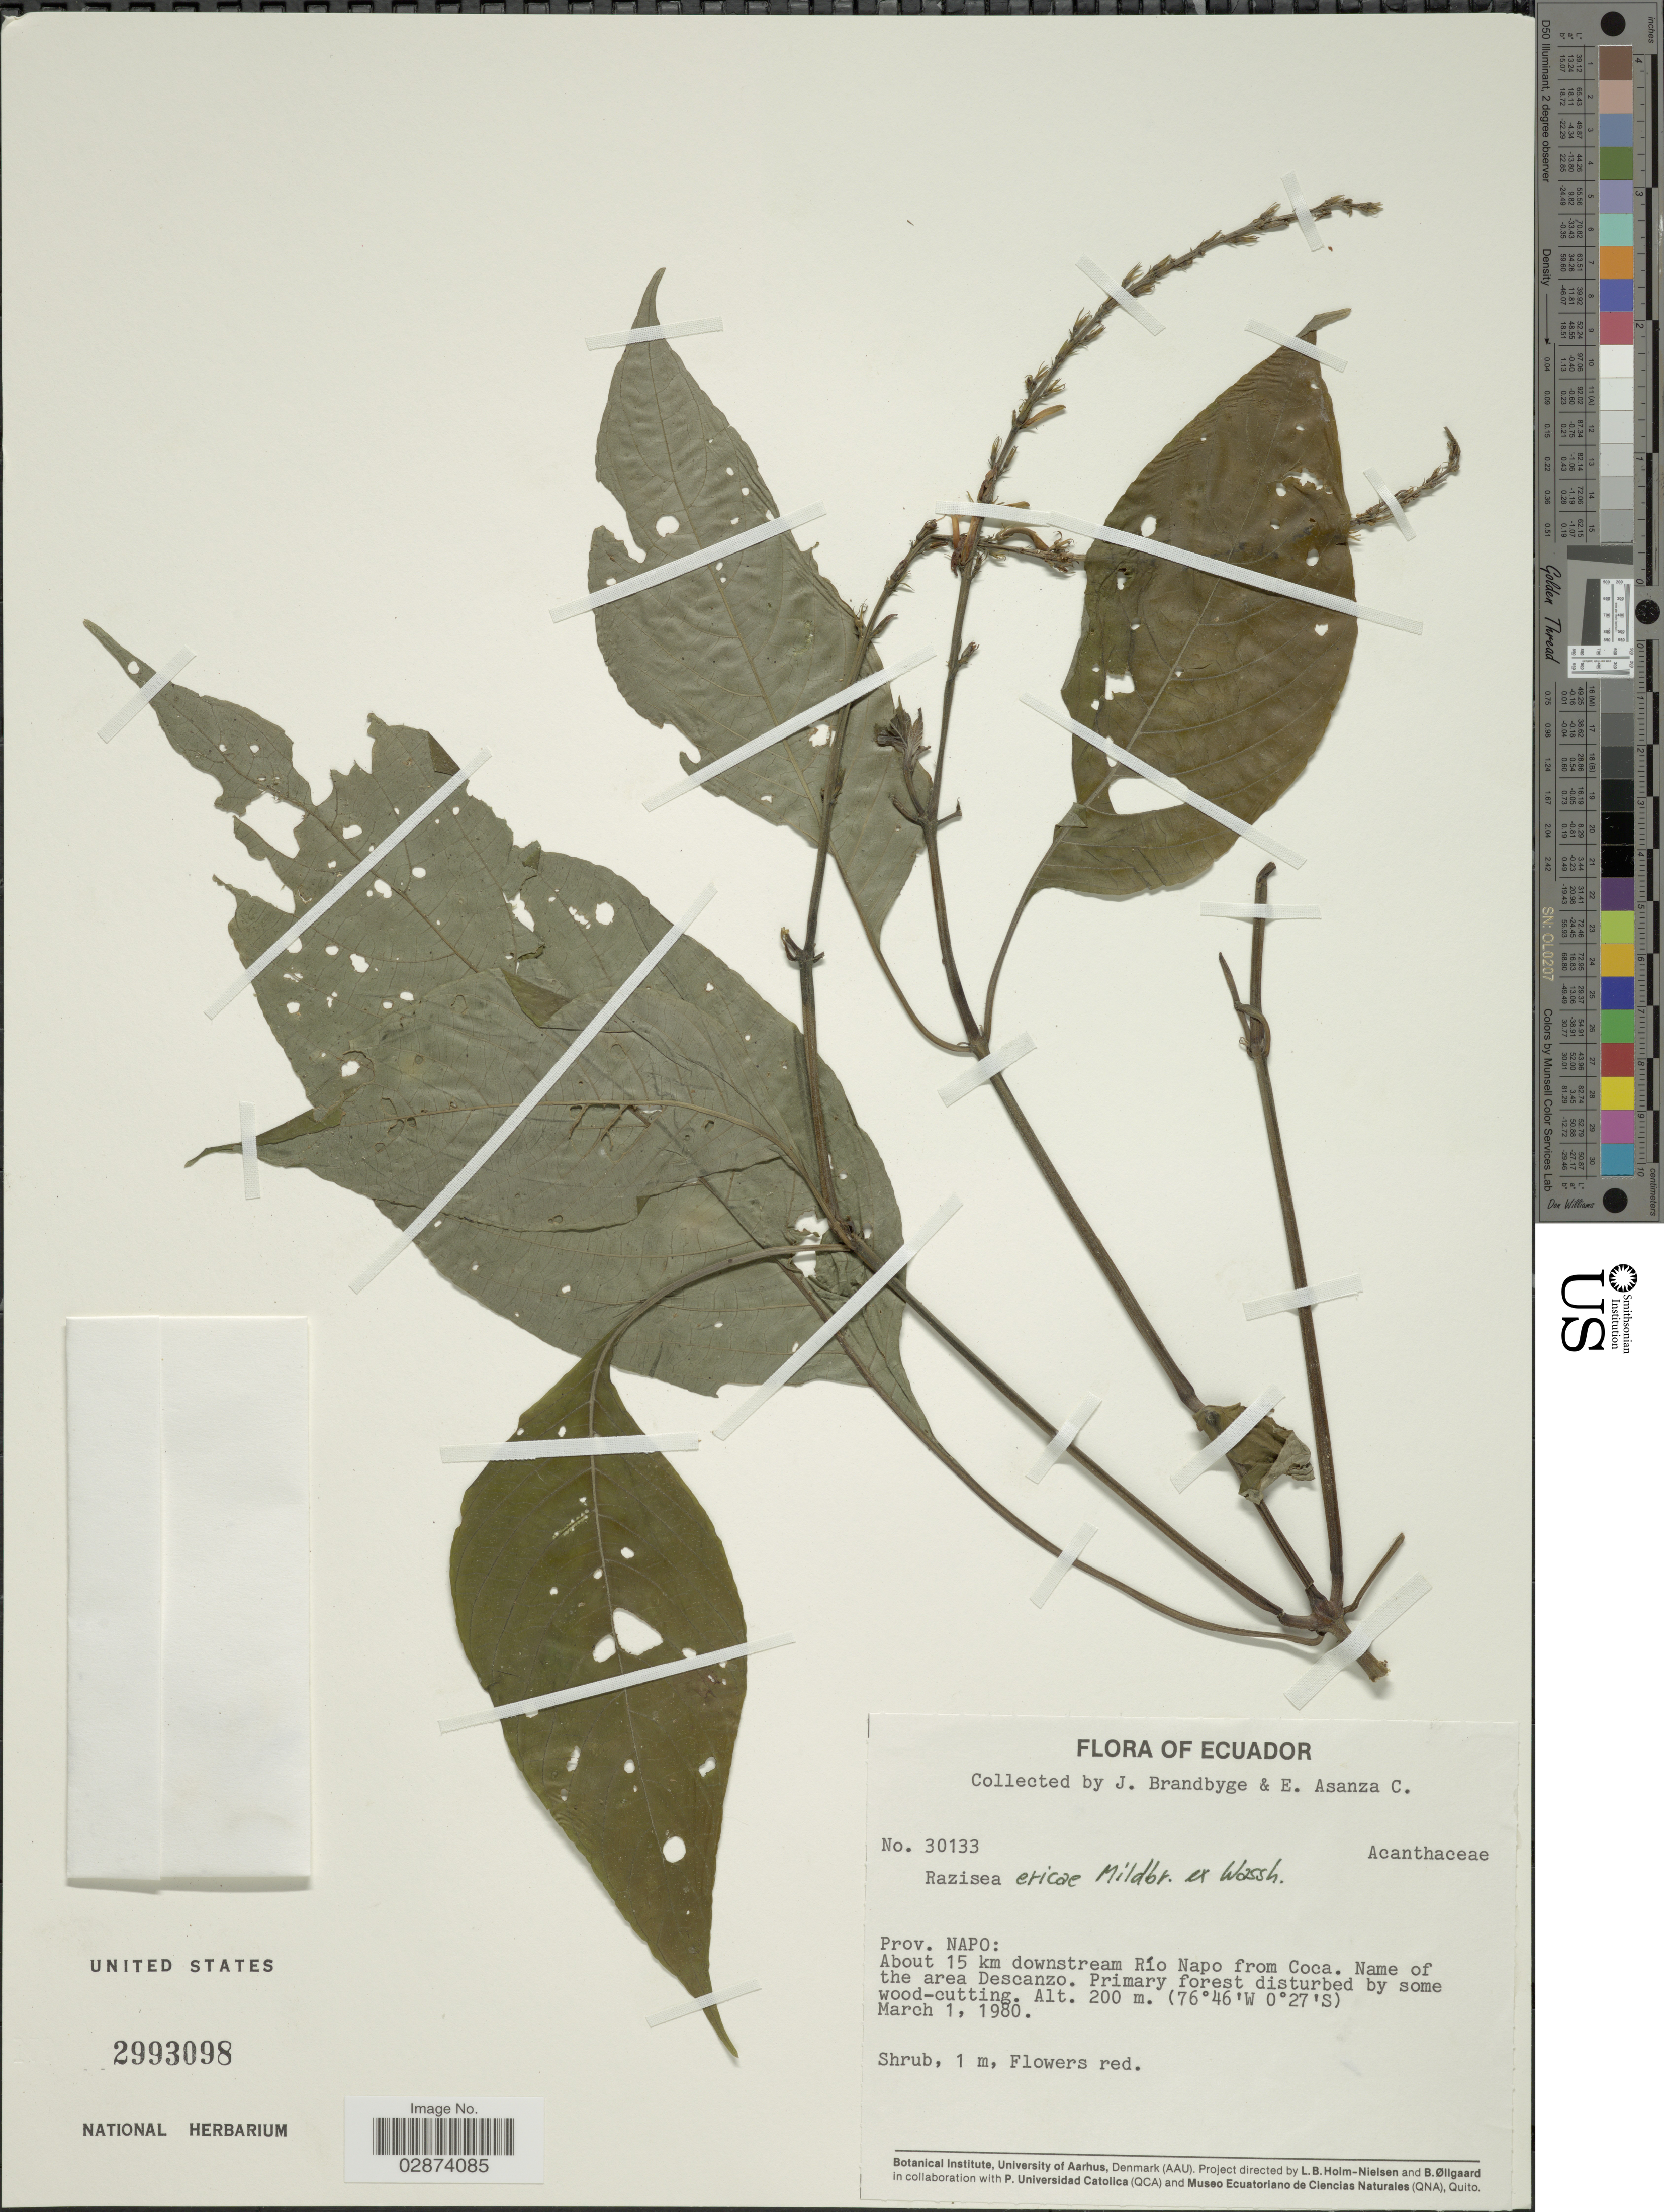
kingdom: Plantae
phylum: Tracheophyta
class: Magnoliopsida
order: Lamiales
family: Acanthaceae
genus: Razisea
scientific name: Razisea ericae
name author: Mildbr. ex Wassh.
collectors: J. Brandbyge & E. Asanza C.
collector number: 30133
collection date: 1980-03-01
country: Ecuador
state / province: Napo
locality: Prov. Napo: About 15 km downstream Río Napo from Coca. Name of the area Descanzo.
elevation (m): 200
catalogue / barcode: US 2993098